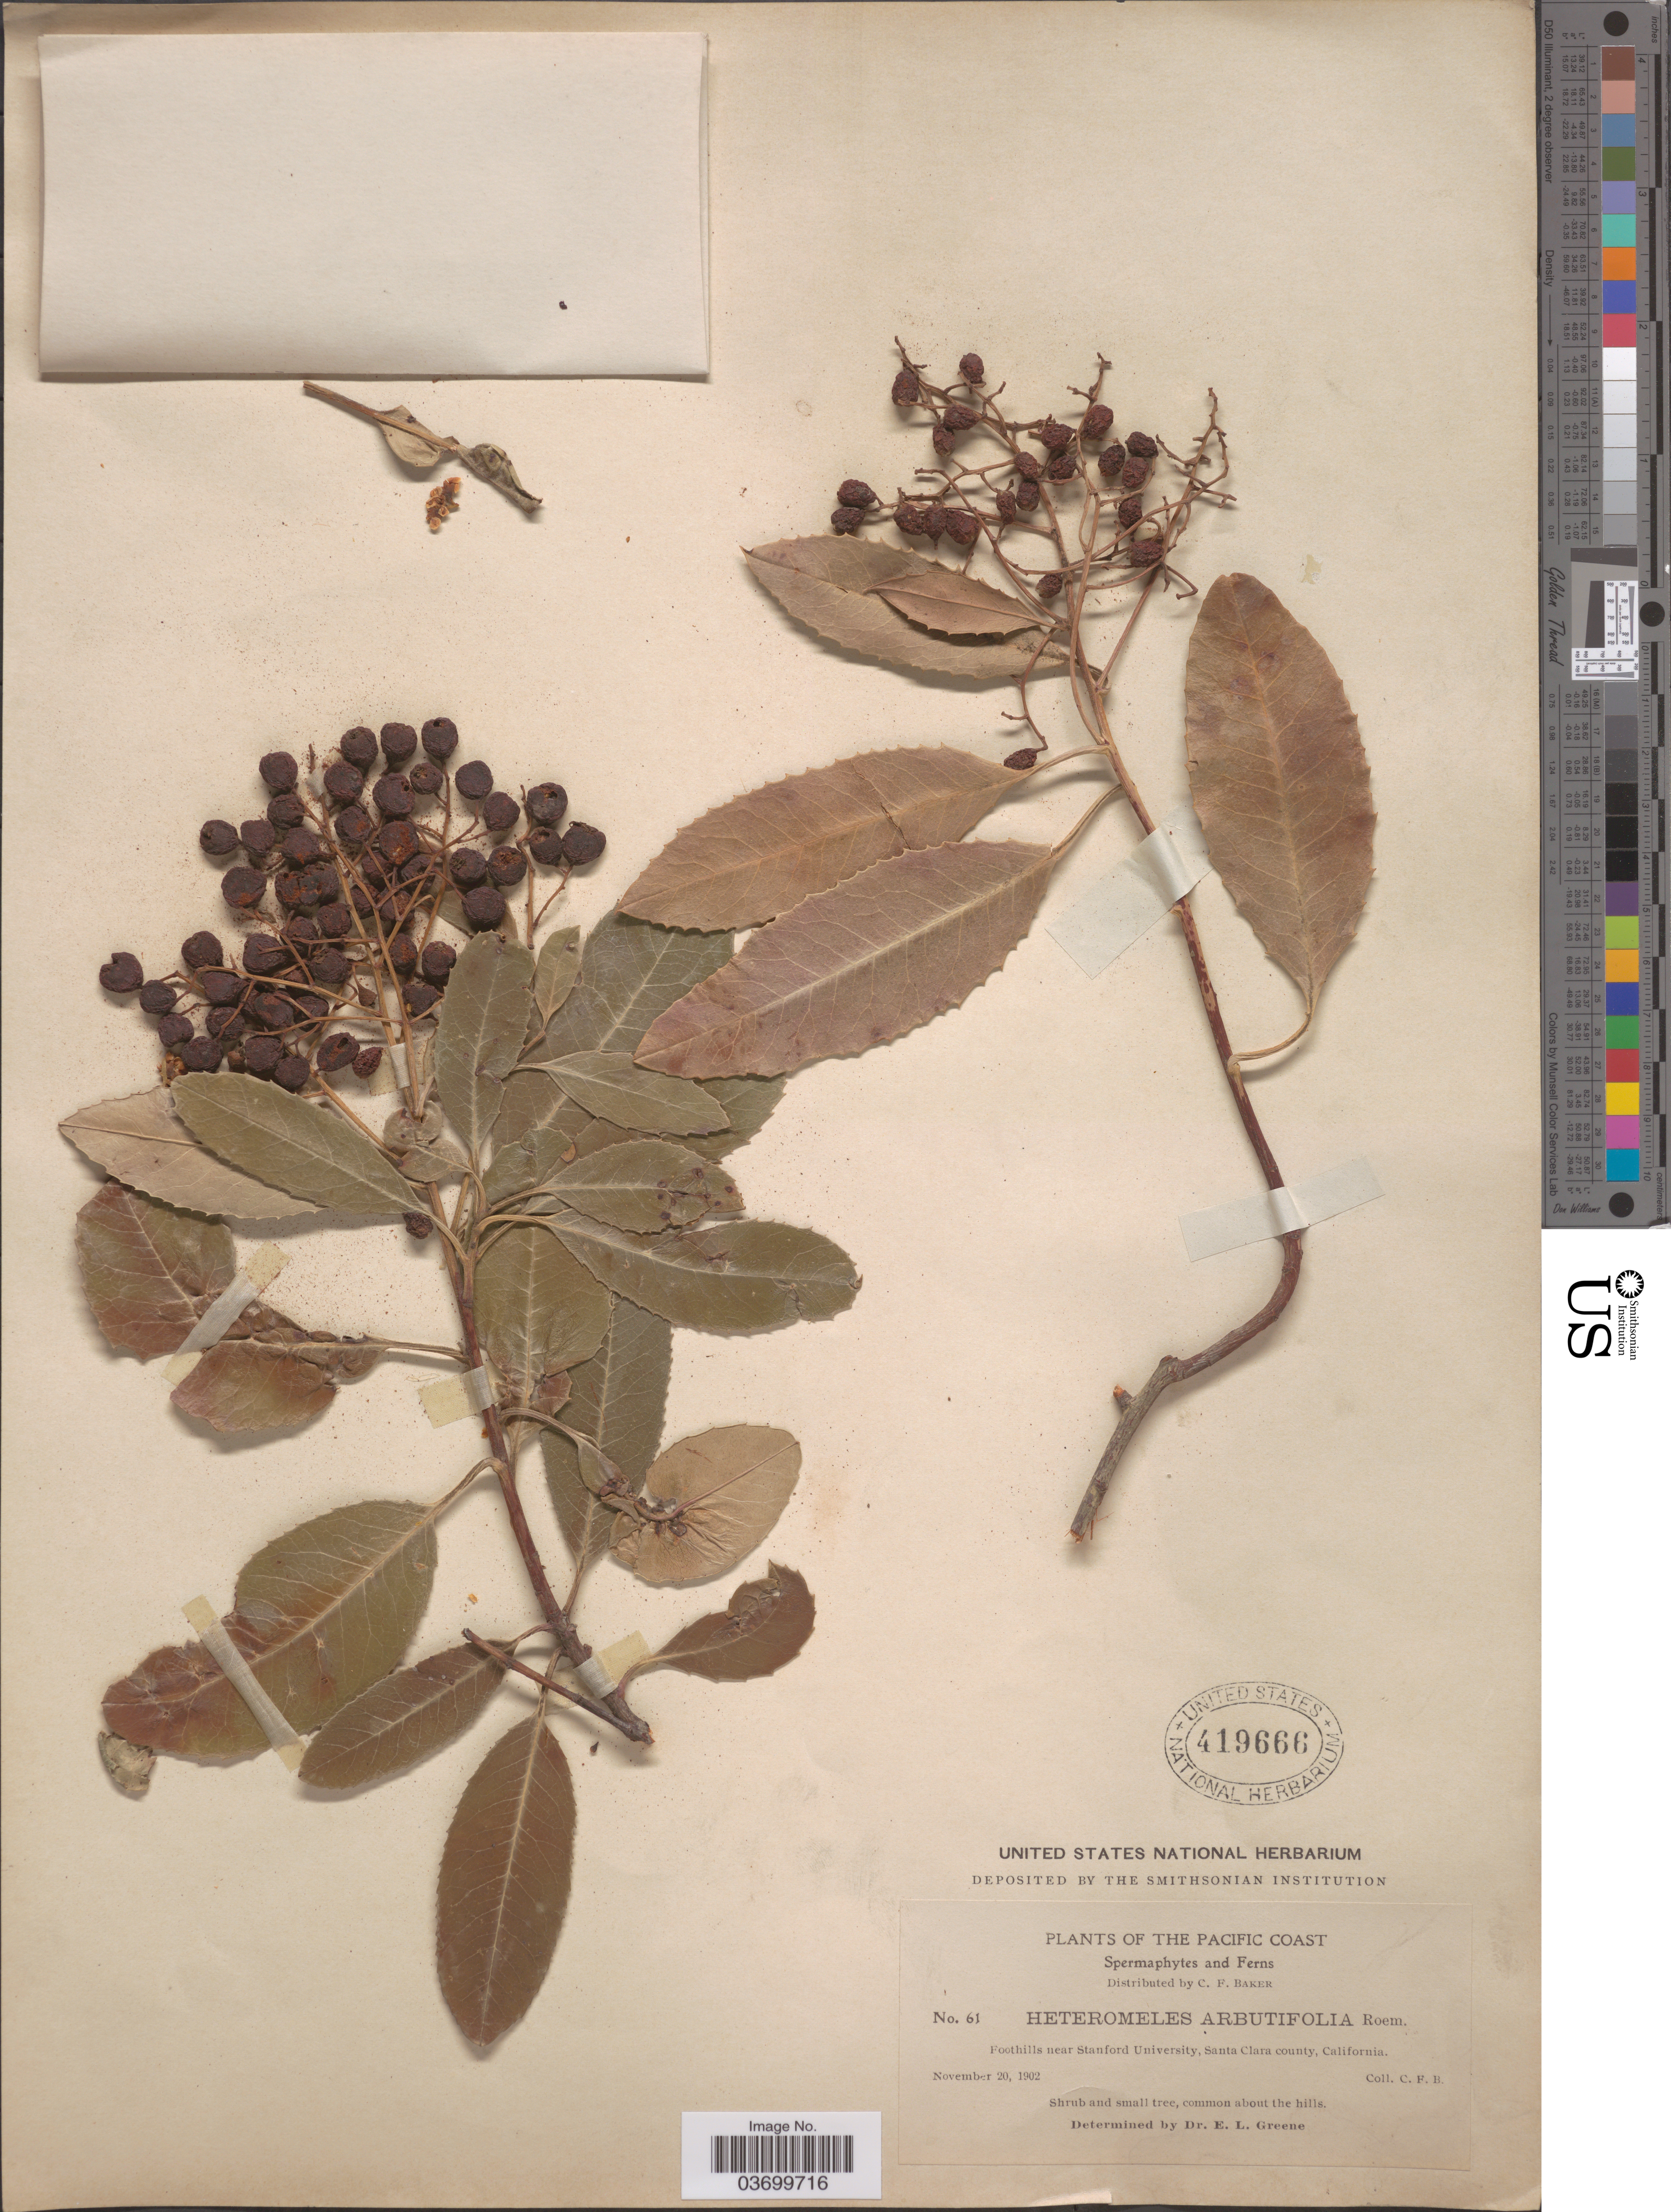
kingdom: Plantae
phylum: Tracheophyta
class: Magnoliopsida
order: Rosales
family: Rosaceae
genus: Heteromeles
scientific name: Heteromeles arbutifolia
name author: (Lindl.) Roemer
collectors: C. F. Baker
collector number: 61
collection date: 1902-11-20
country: United States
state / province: California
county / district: Santa Clara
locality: The Pacific Coast. Foothills near Stanford University, Santa Clara county.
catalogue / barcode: US 419666